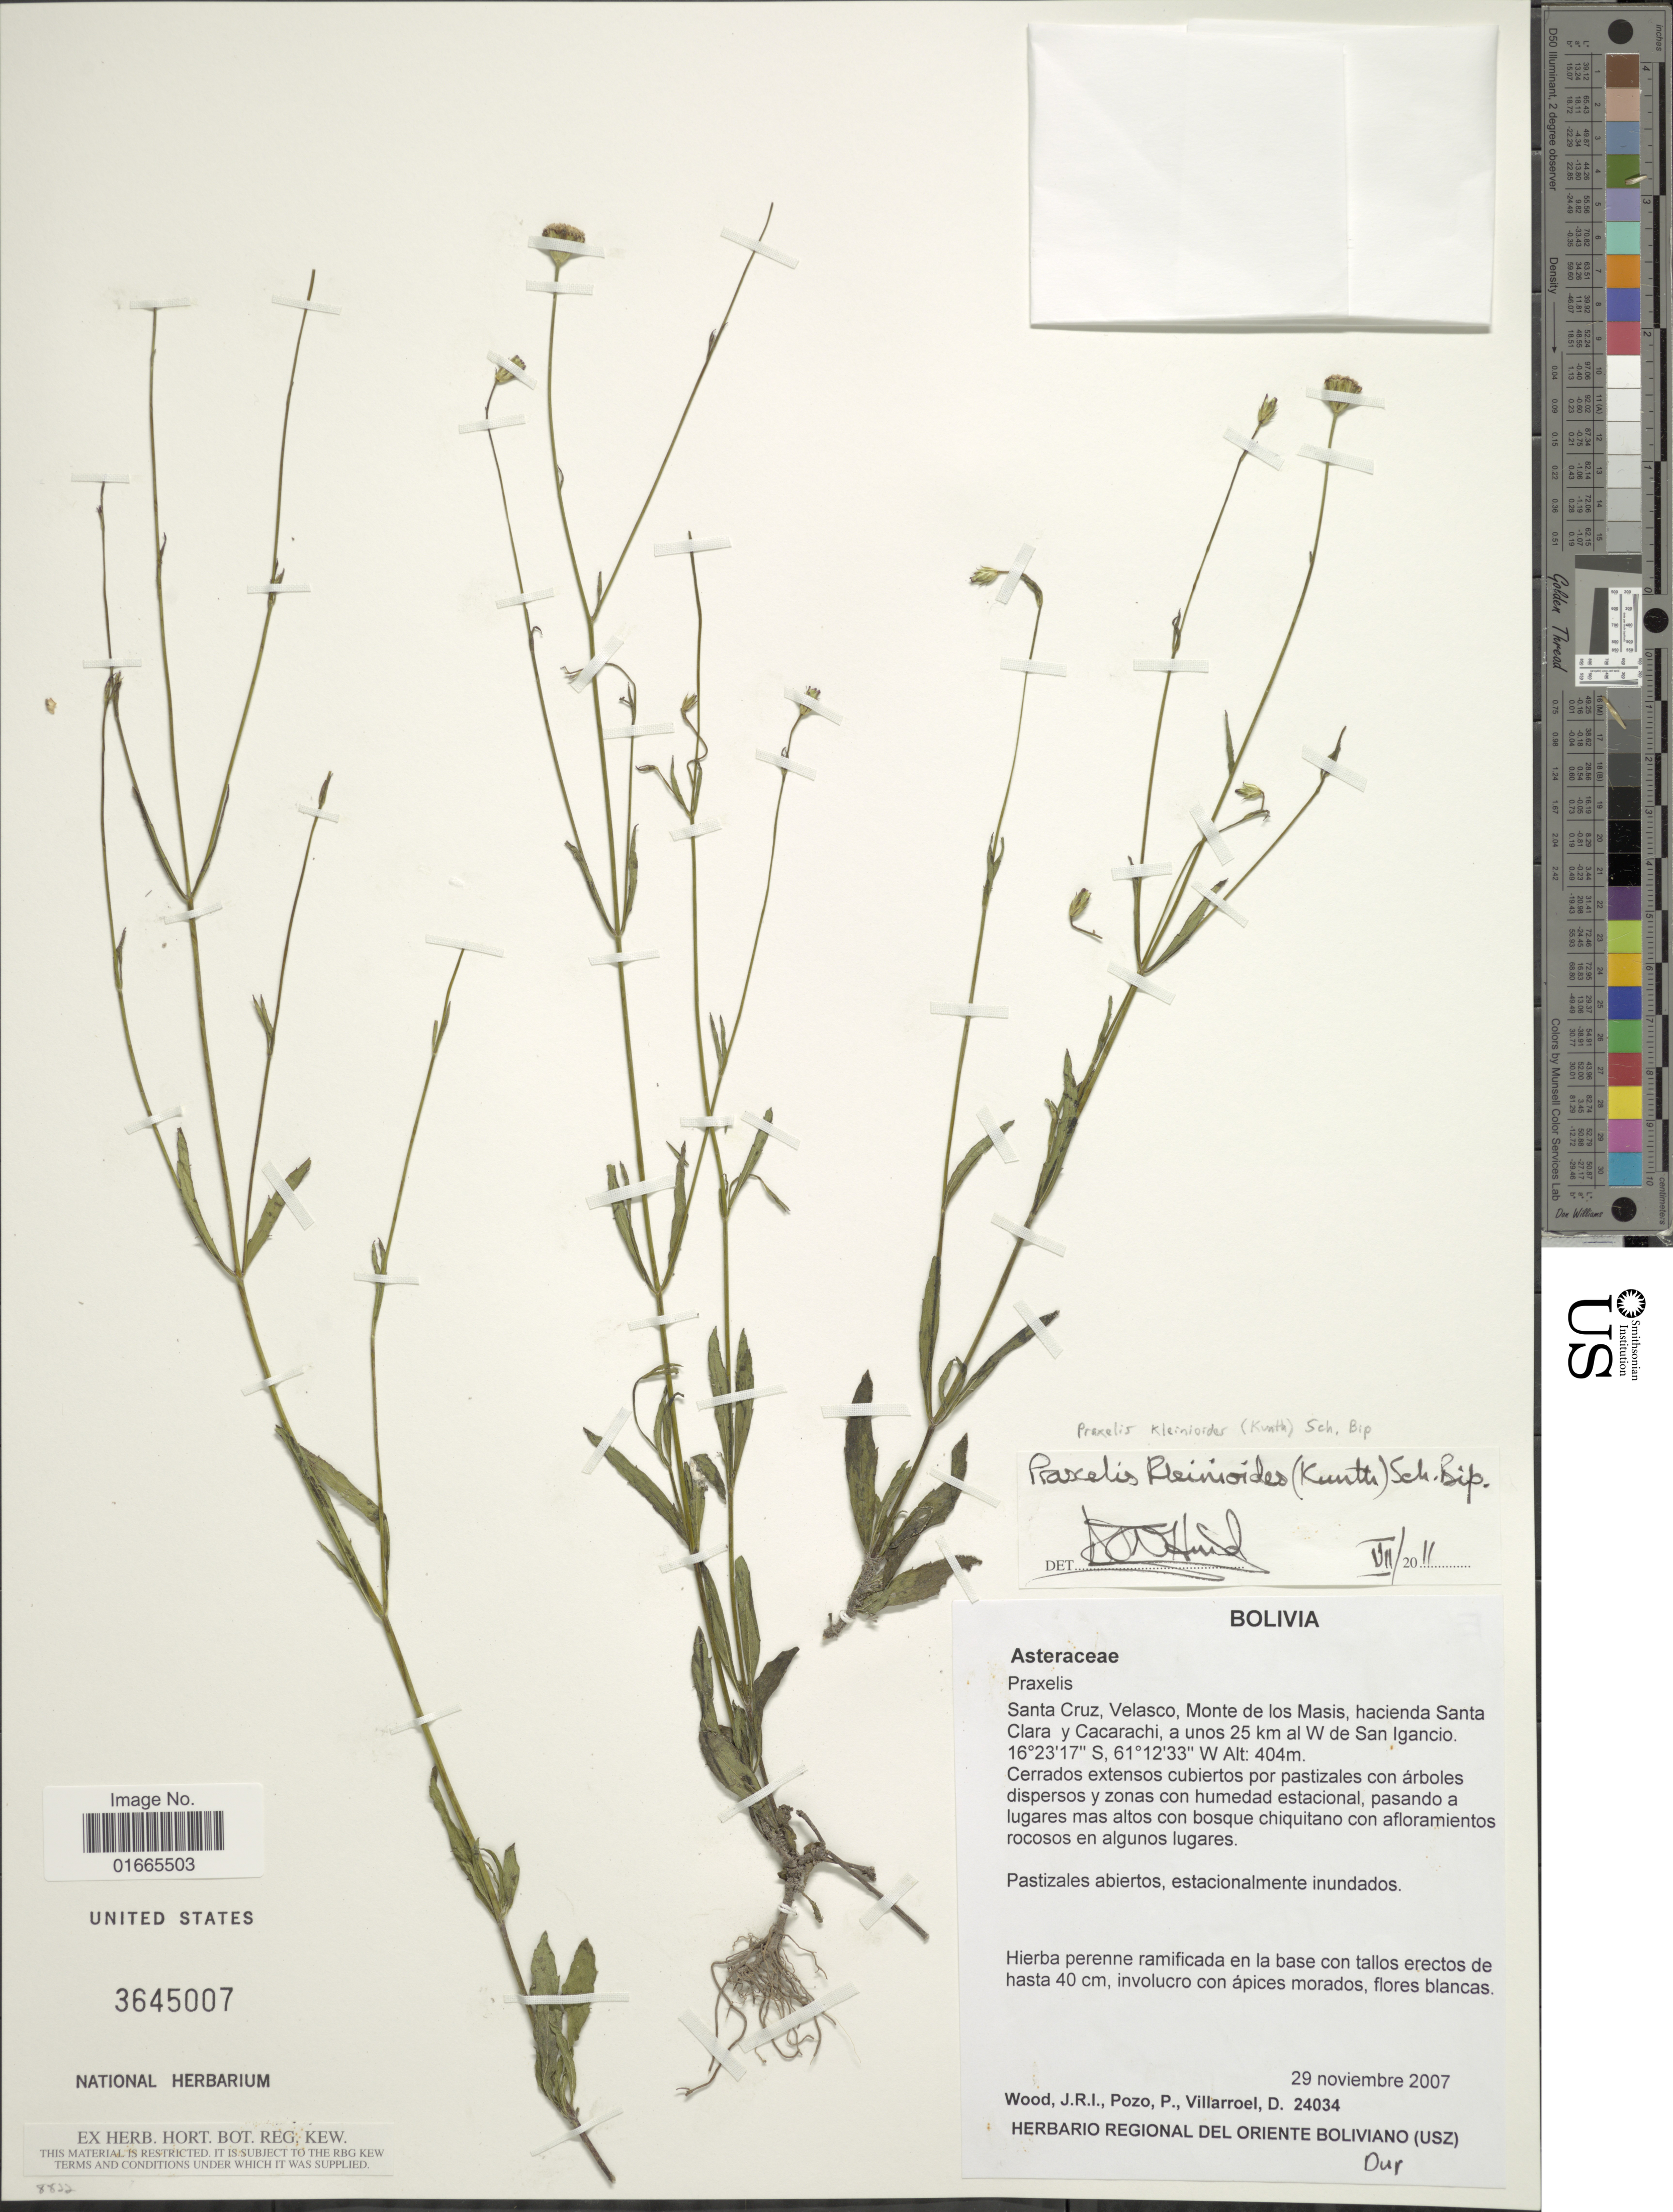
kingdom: Plantae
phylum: Tracheophyta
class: Magnoliopsida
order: Asterales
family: Asteraceae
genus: Praxelis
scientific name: Praxelis kleinioides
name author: (Kunth) Sch. Bip.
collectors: J. R. I. Wood, P. Pozo & D. Villarroel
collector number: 24034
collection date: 2007-11-29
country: Bolivia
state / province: Santa Cruz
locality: Velasco, Monte de los Masis, hacienda Santa Clara y Cacarachi, a unos 25 km al W de San Ignacio.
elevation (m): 404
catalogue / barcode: US 3645007